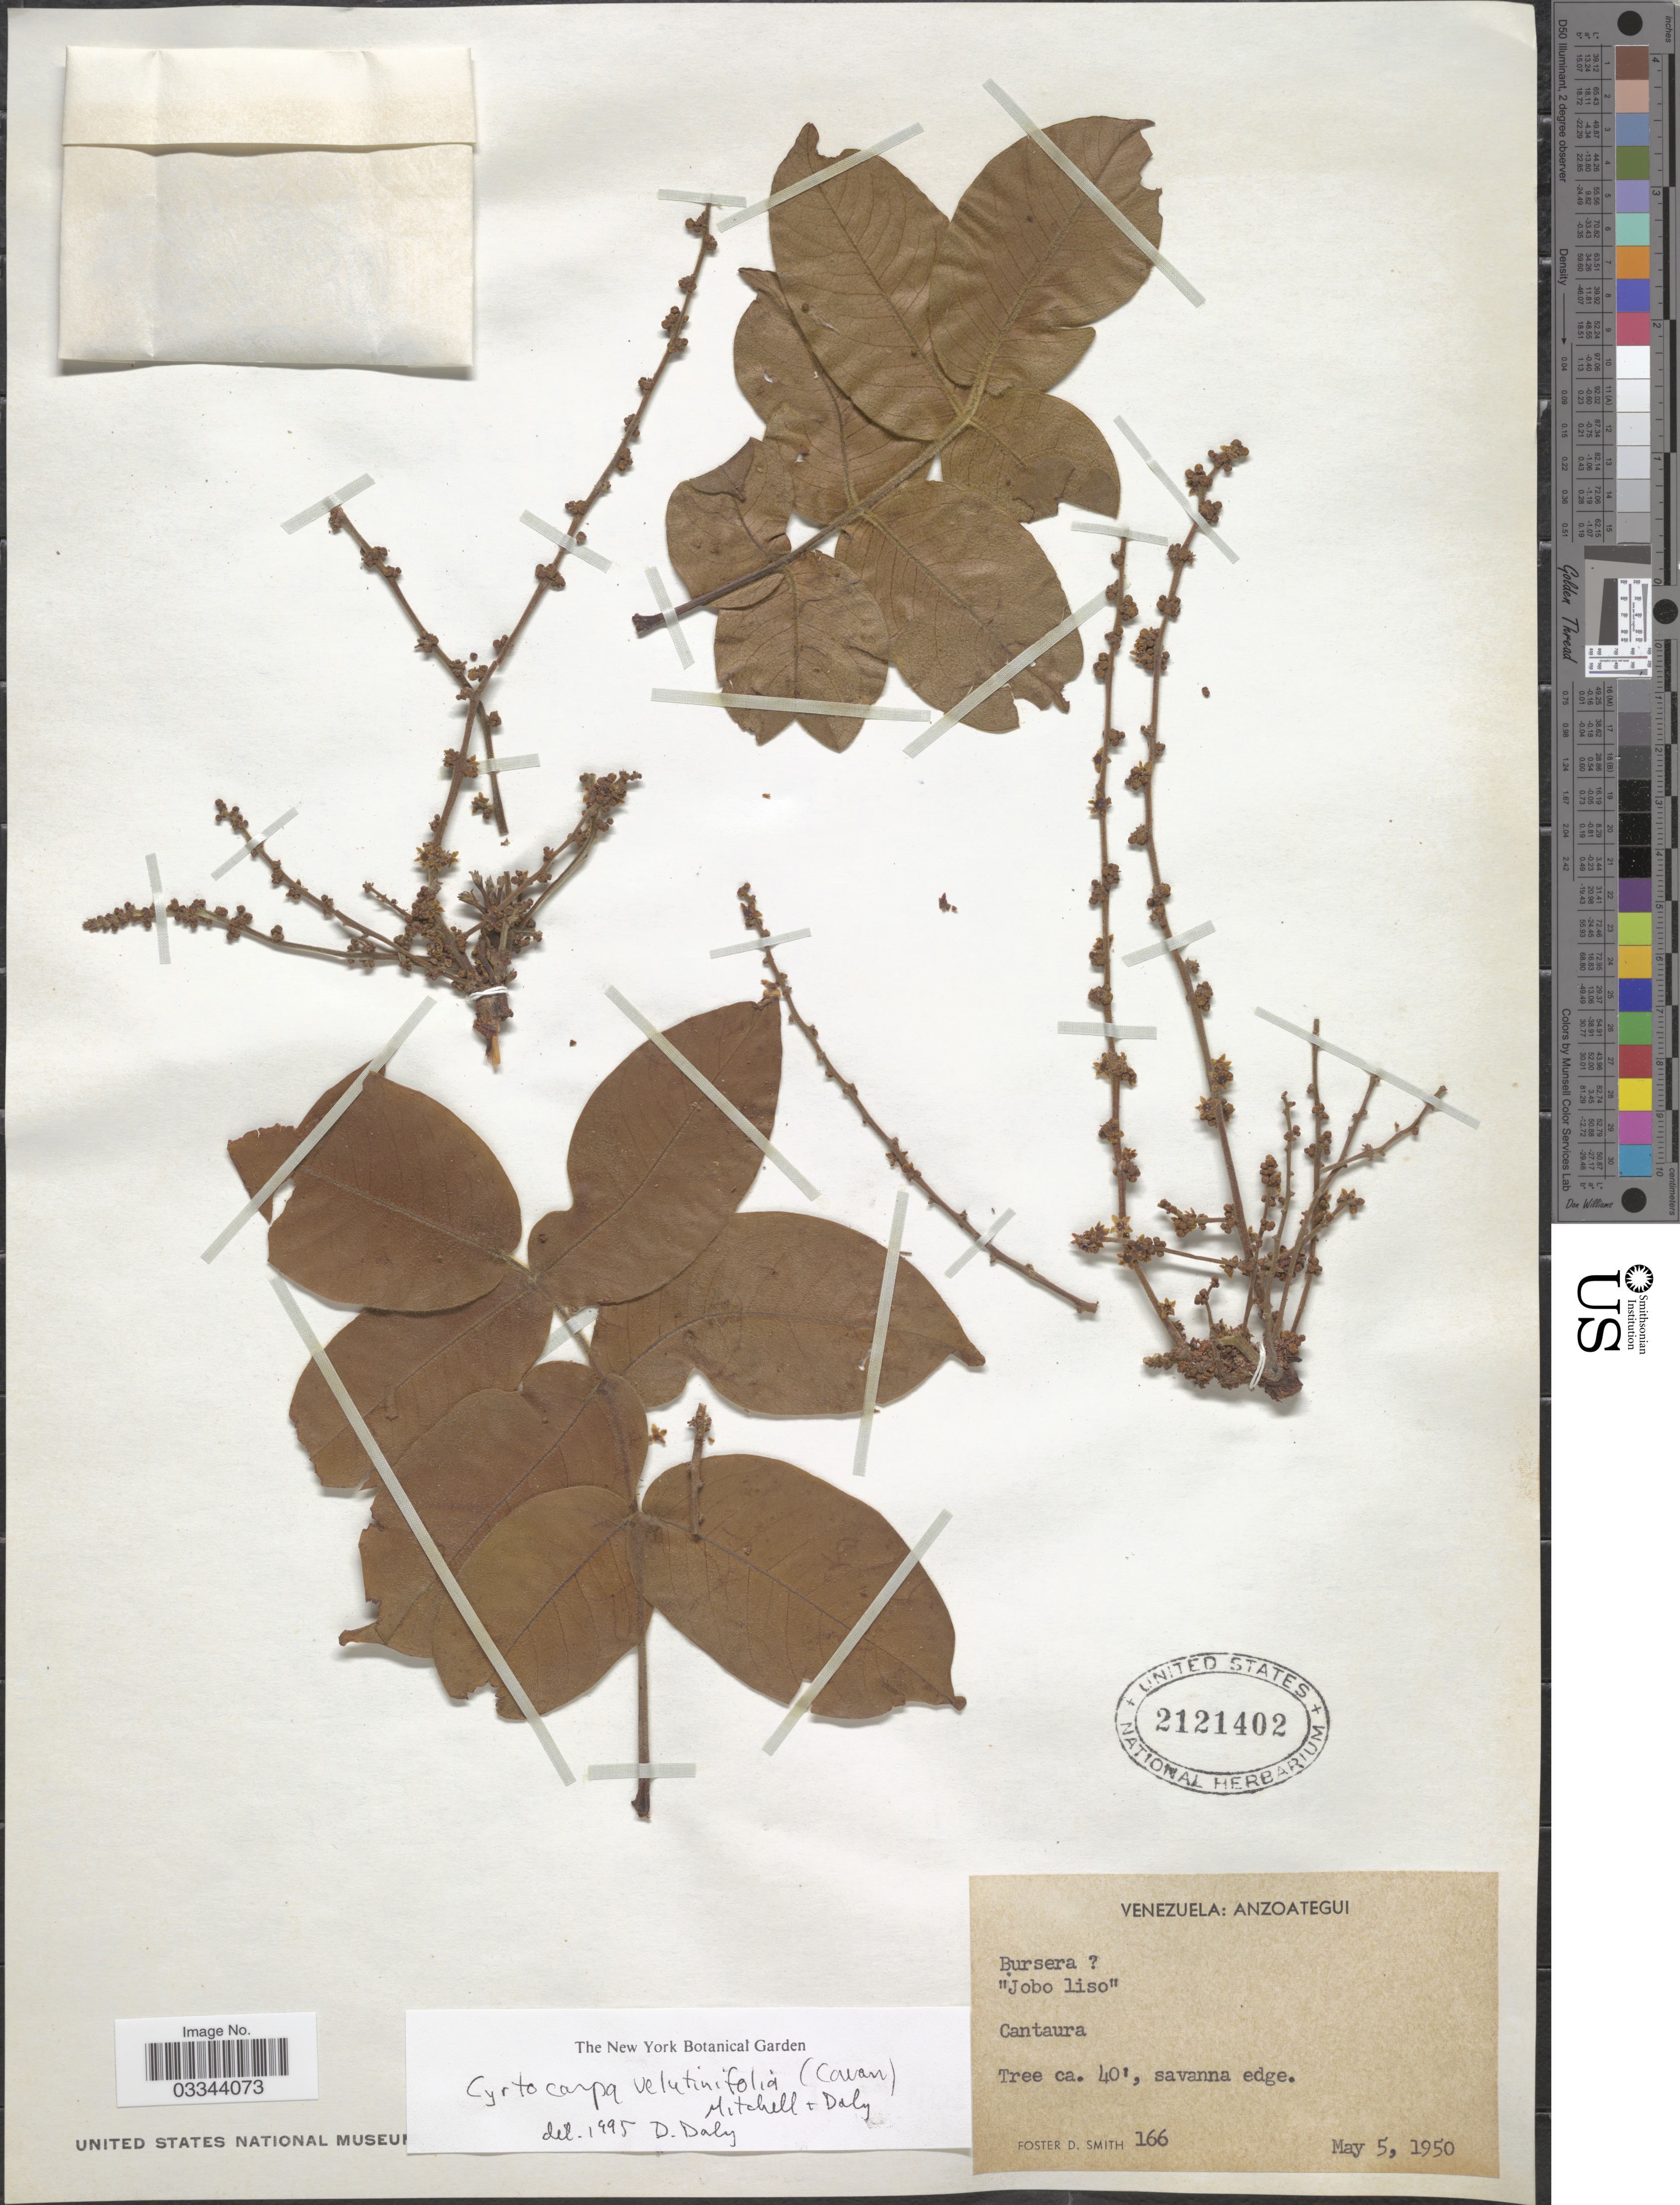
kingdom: Plantae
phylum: Tracheophyta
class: Magnoliopsida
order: Sapindales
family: Anacardiaceae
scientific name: Uniostium velutinifolium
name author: (R.S. Cowan) J.D. Mitch. & Daly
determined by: Mitchell, John D.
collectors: F. Smith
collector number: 166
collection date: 1950-05-05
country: Venezuela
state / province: Anzoategui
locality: Cantaura.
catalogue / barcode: US 2121402